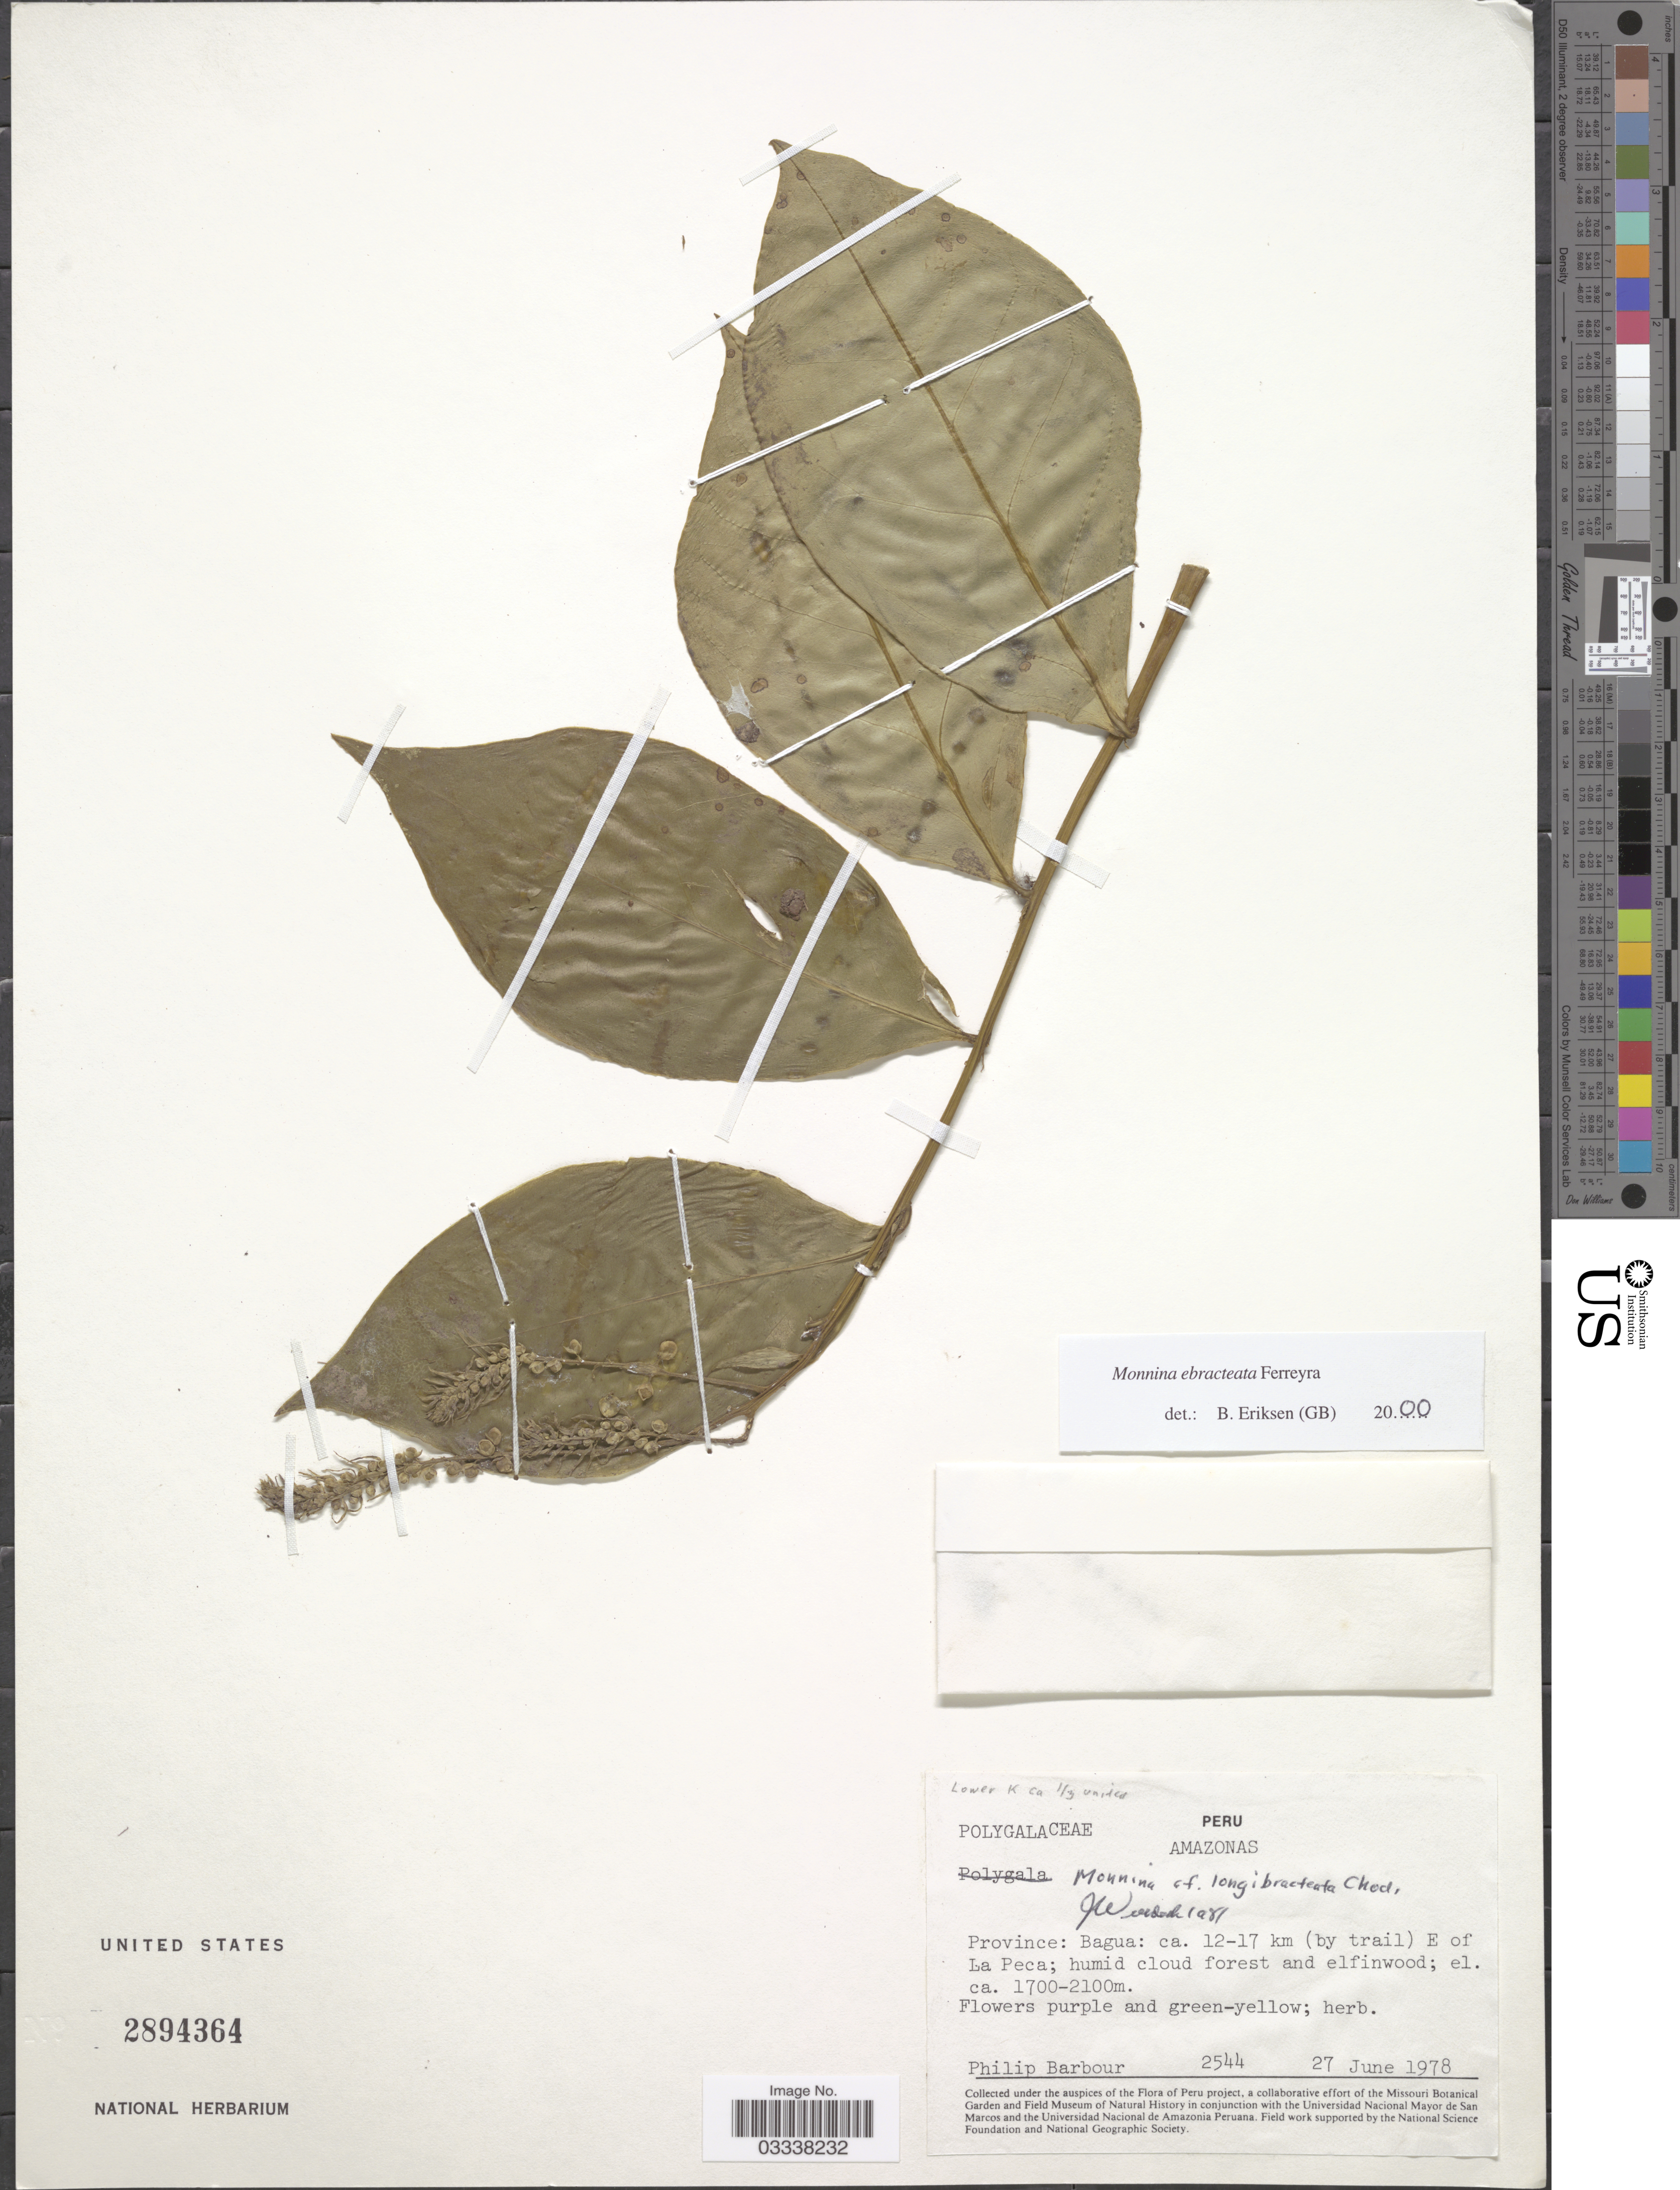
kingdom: Plantae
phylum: Tracheophyta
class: Magnoliopsida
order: Fabales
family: Polygalaceae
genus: Monnina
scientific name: Monnina ebracteata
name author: Ferreyra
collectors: P. Barbour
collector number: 2544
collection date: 1978-06-27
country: Peru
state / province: Amazonas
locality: Province: Bagua: ca. 12-17 km (by trail) E of La Peca.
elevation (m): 1700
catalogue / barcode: US 2894364